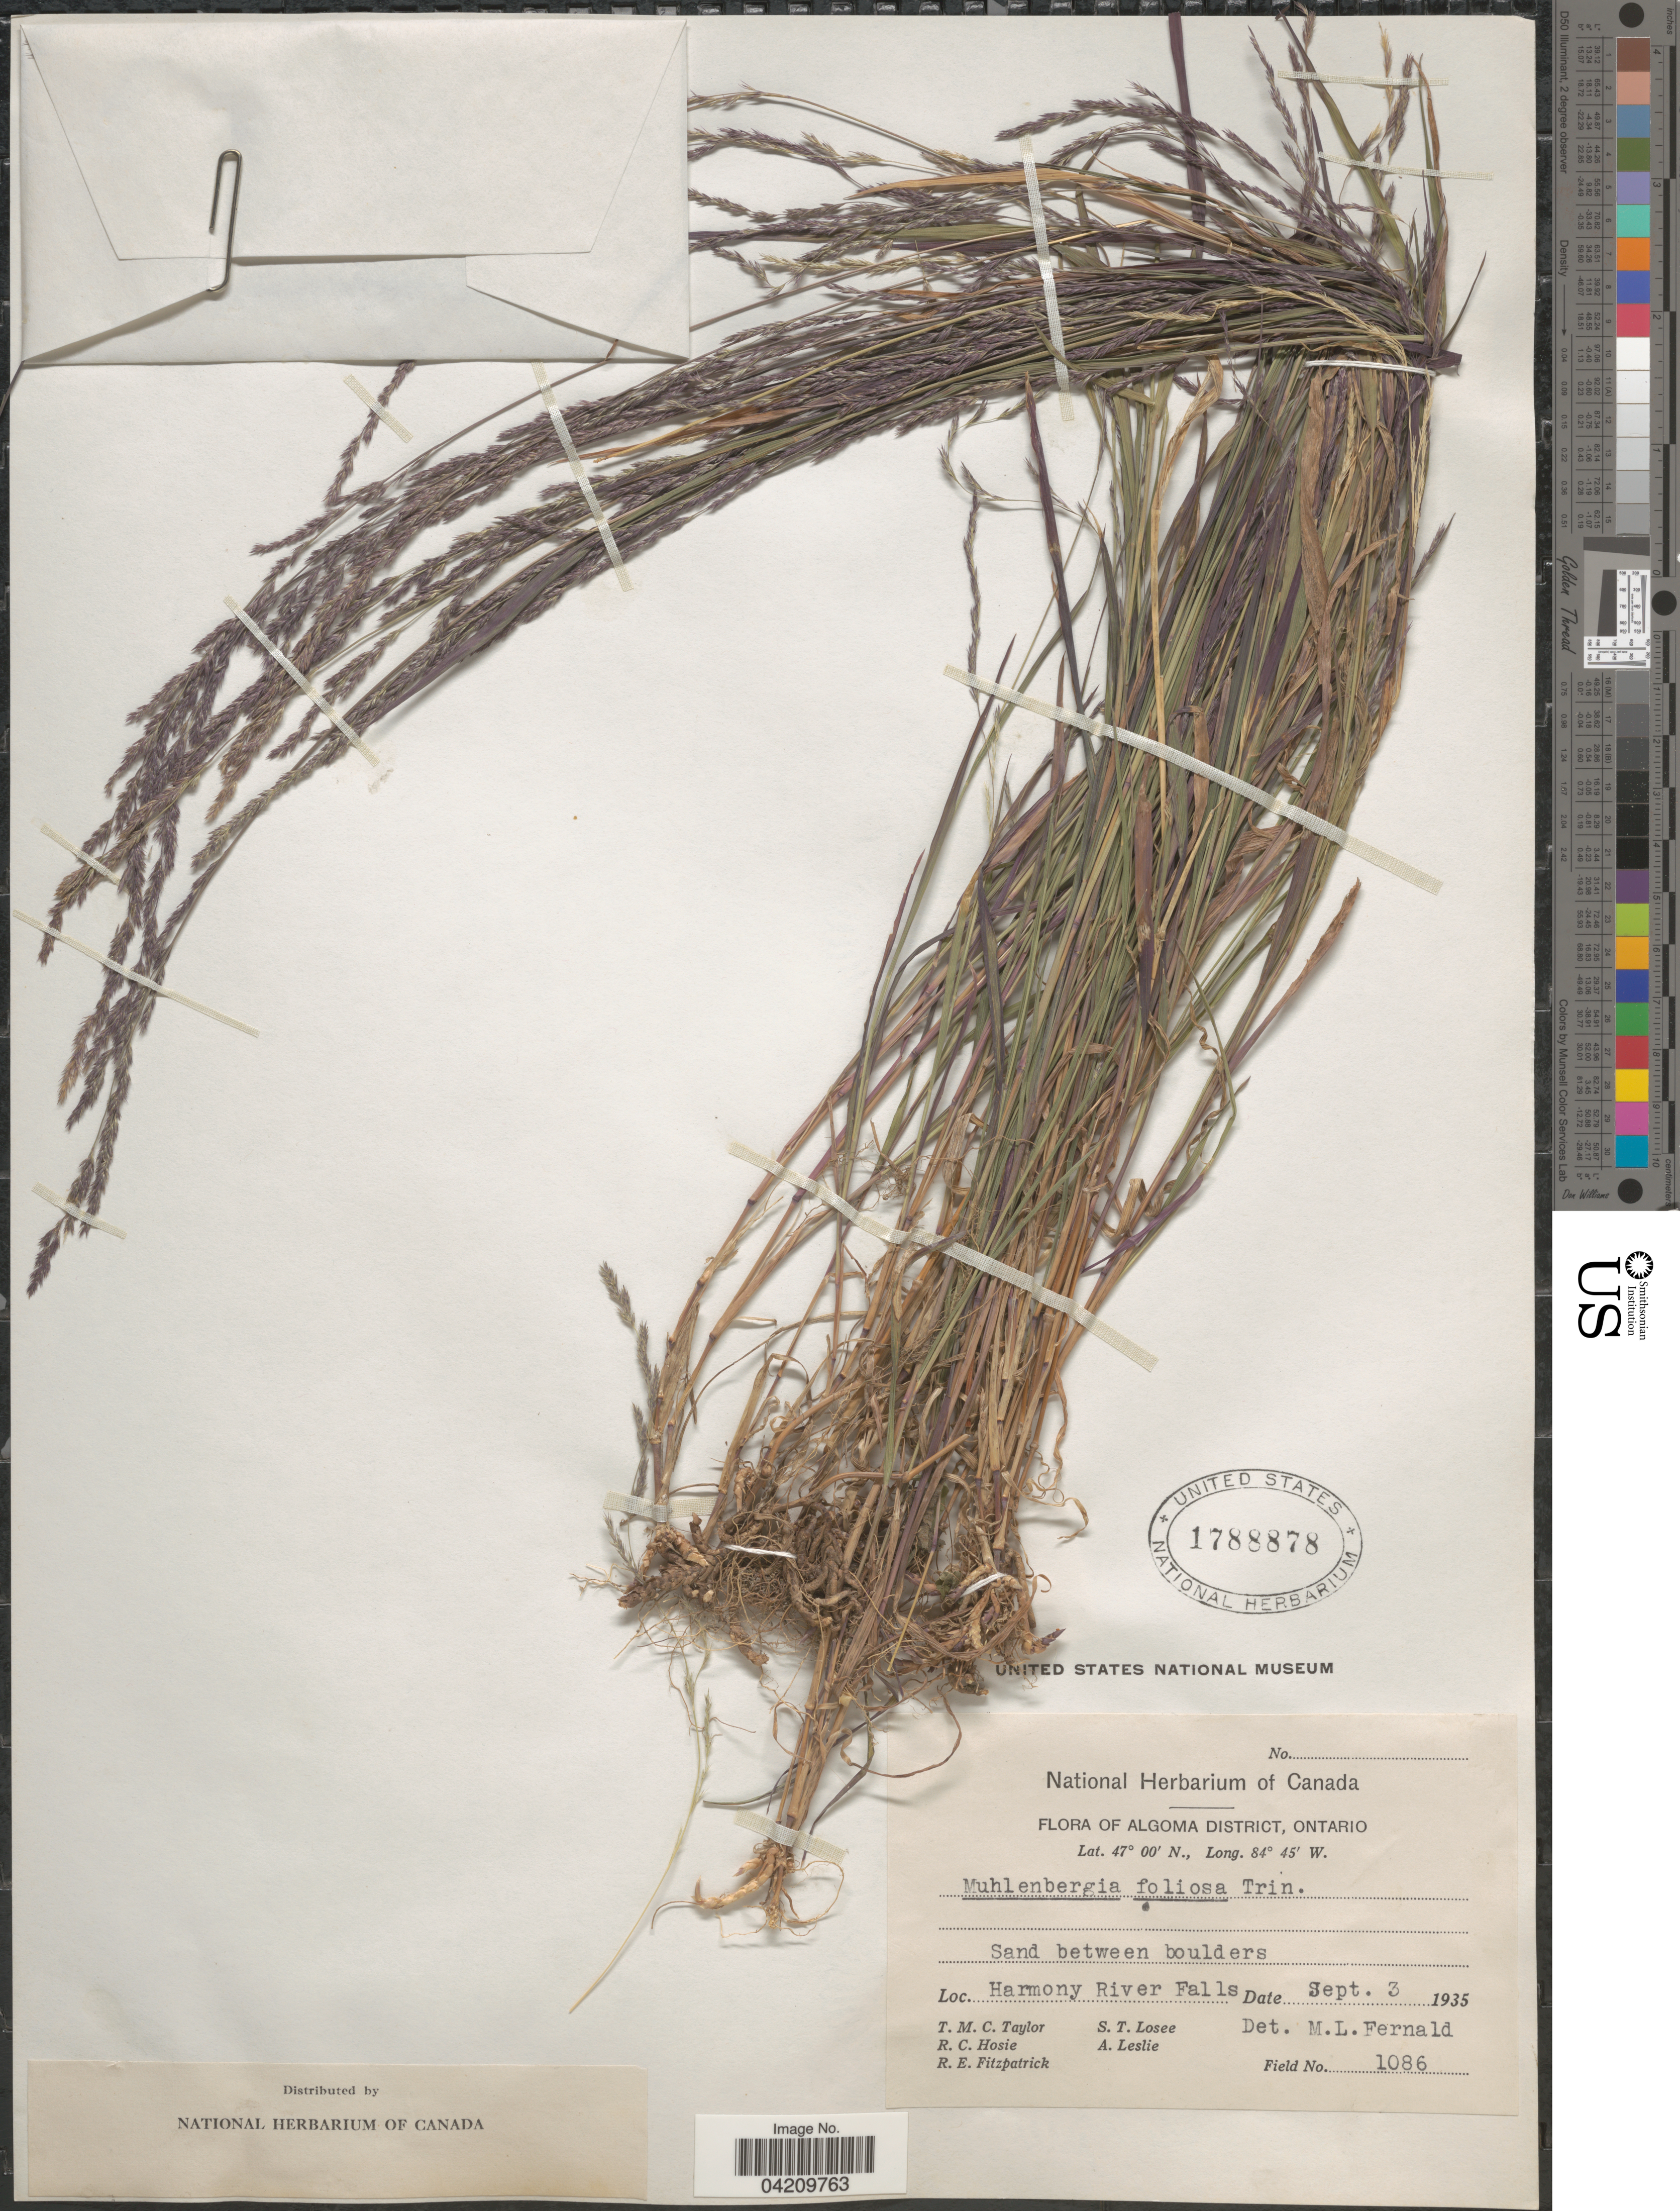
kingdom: Plantae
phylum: Tracheophyta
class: Liliopsida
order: Poales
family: Poaceae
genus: Muhlenbergia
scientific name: Muhlenbergia mexicana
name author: (L.) Trin.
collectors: T. M. C. Taylor, R. Hosie, R. Fitzpatrick, S. Losee & A. Leslie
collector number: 1086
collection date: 1935-09-03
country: Canada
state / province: Ontario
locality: Algoma District. Harmony River Falls.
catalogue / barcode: US 1788878